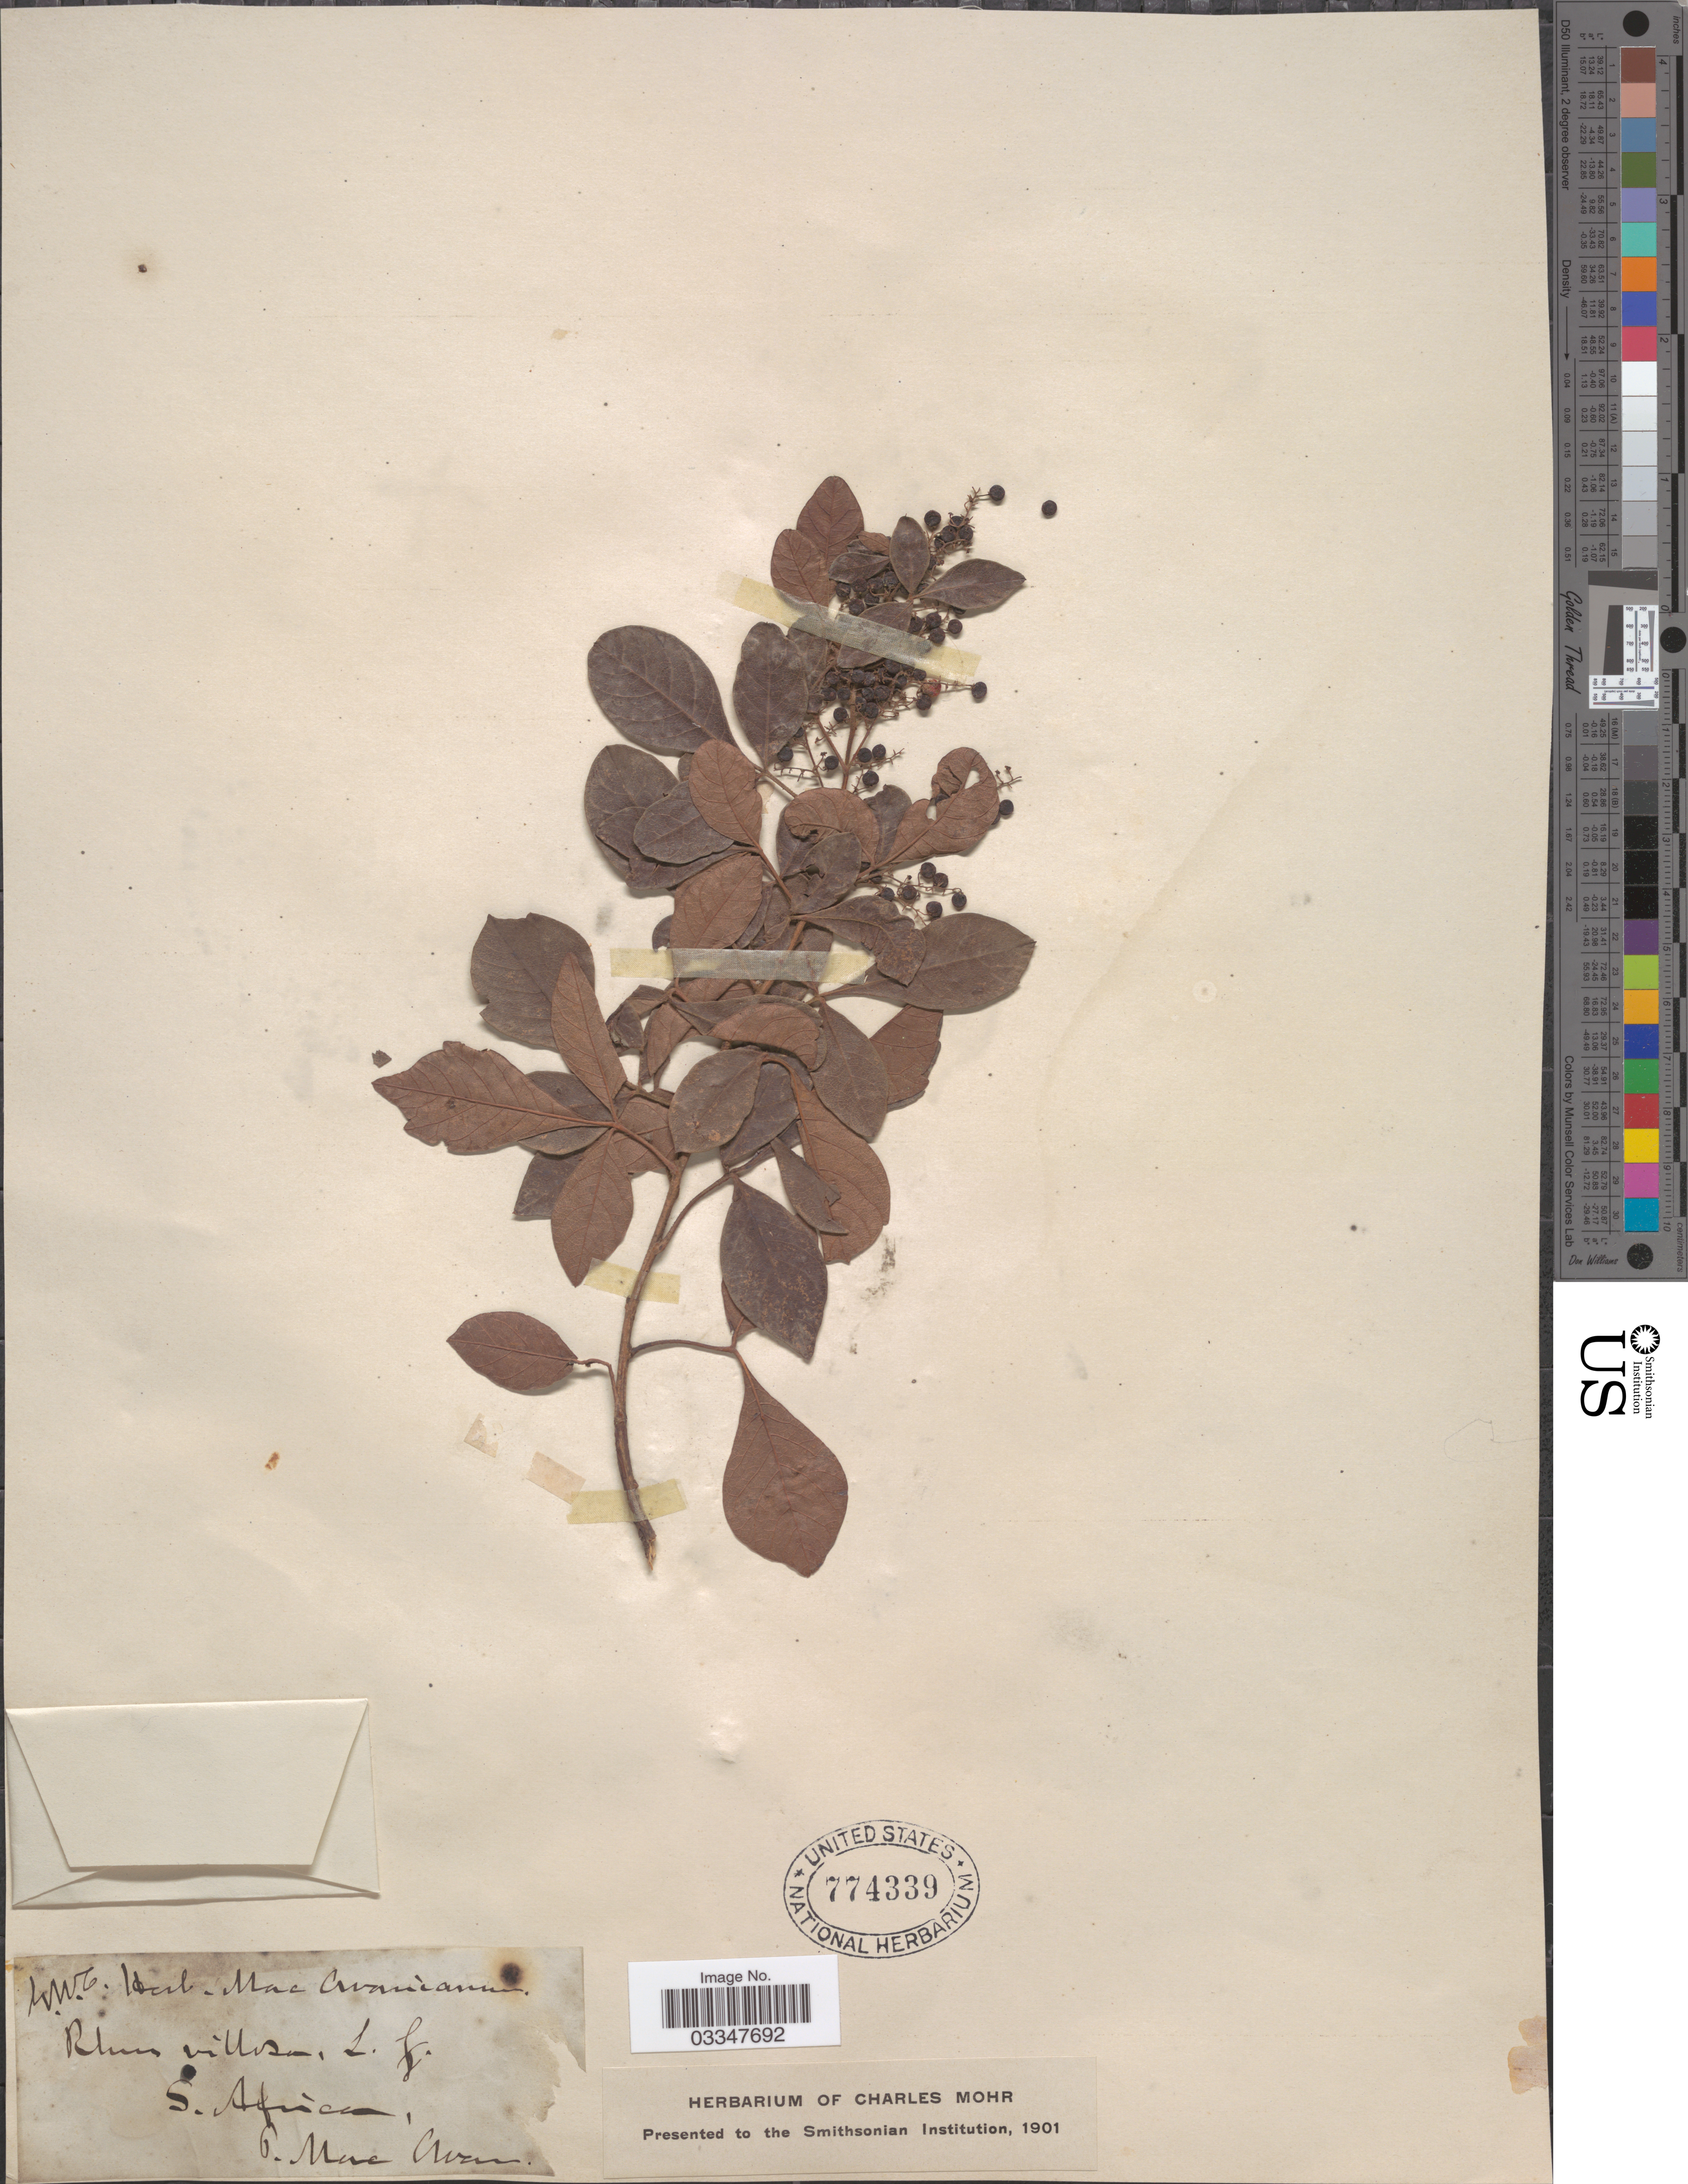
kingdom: Plantae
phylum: Tracheophyta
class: Magnoliopsida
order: Sapindales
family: Anacardiaceae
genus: Rhus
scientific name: Rhus villosa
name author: L. f.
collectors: P. Owen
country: South Africa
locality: S. Africa.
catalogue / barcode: US 774339